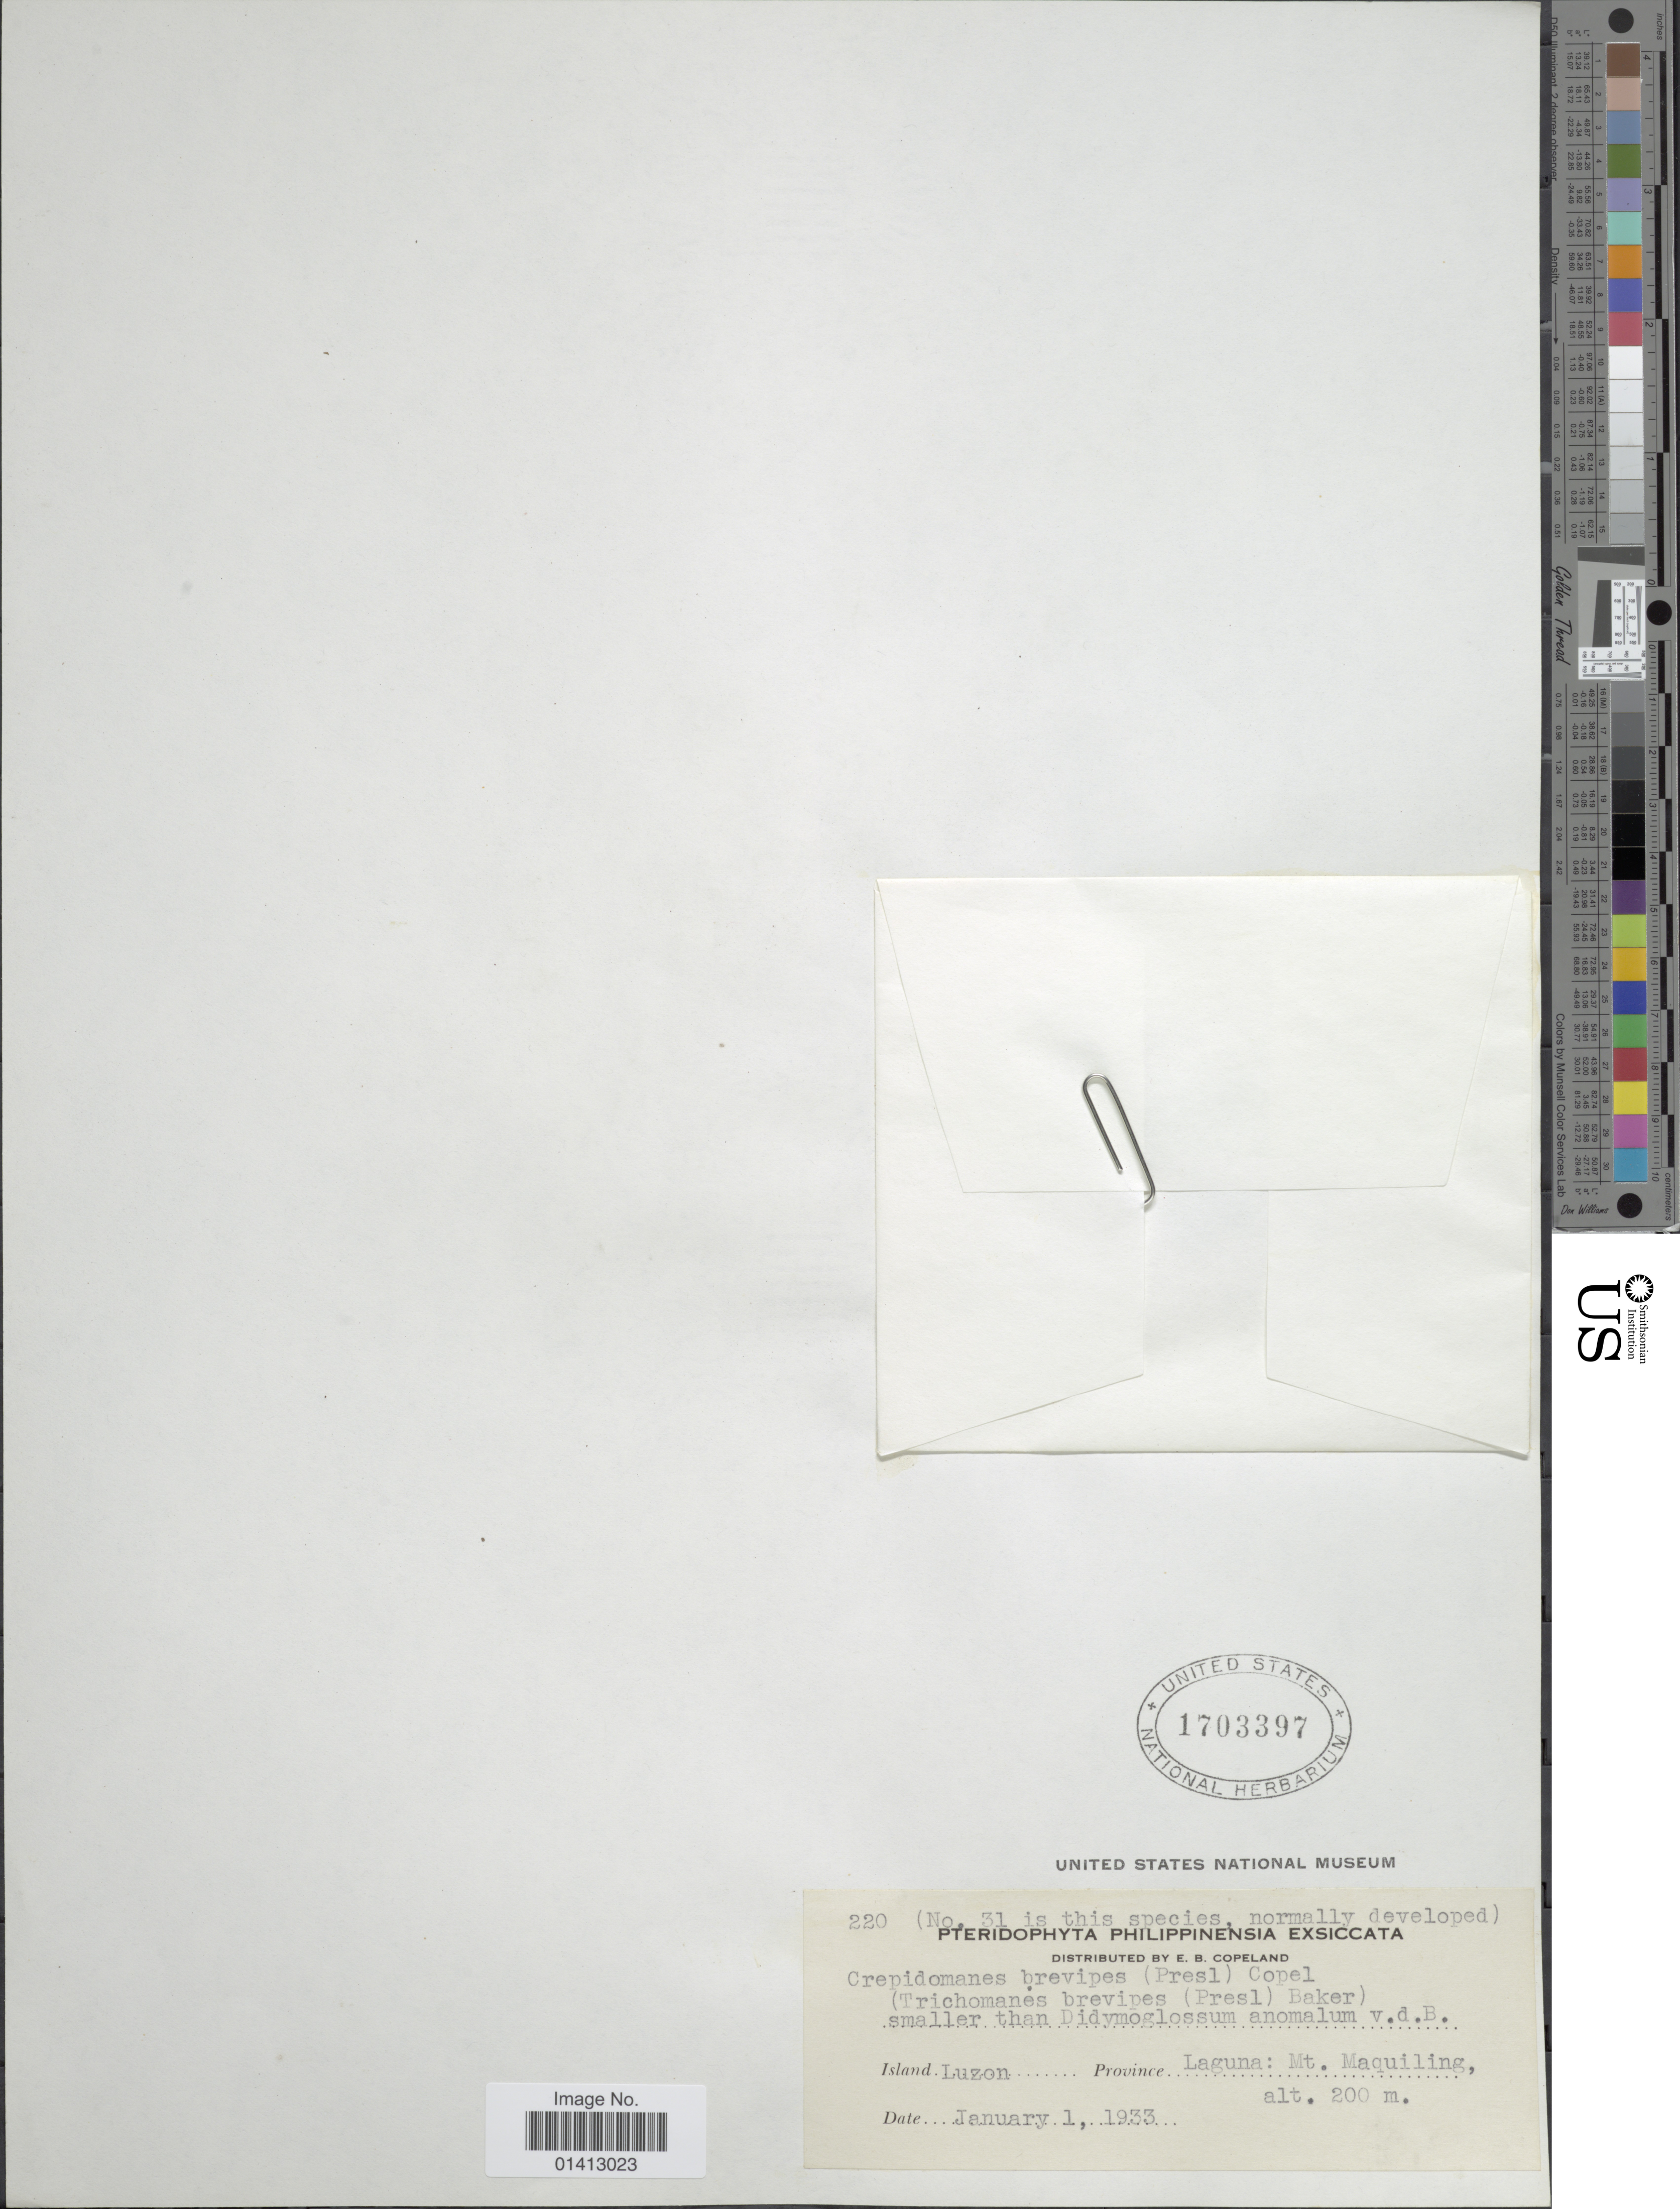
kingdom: Plantae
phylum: Tracheophyta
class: Polypodiopsida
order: Hymenophyllales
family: Hymenophyllaceae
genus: Crepidomanes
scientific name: Crepidomanes brevipes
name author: (C. Presl) Copel.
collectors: E. B. Copeland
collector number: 220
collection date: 1933-01-01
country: Philippines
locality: Island Luzon, Province Laguna: Mt Maquiling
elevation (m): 200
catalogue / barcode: US 1703397